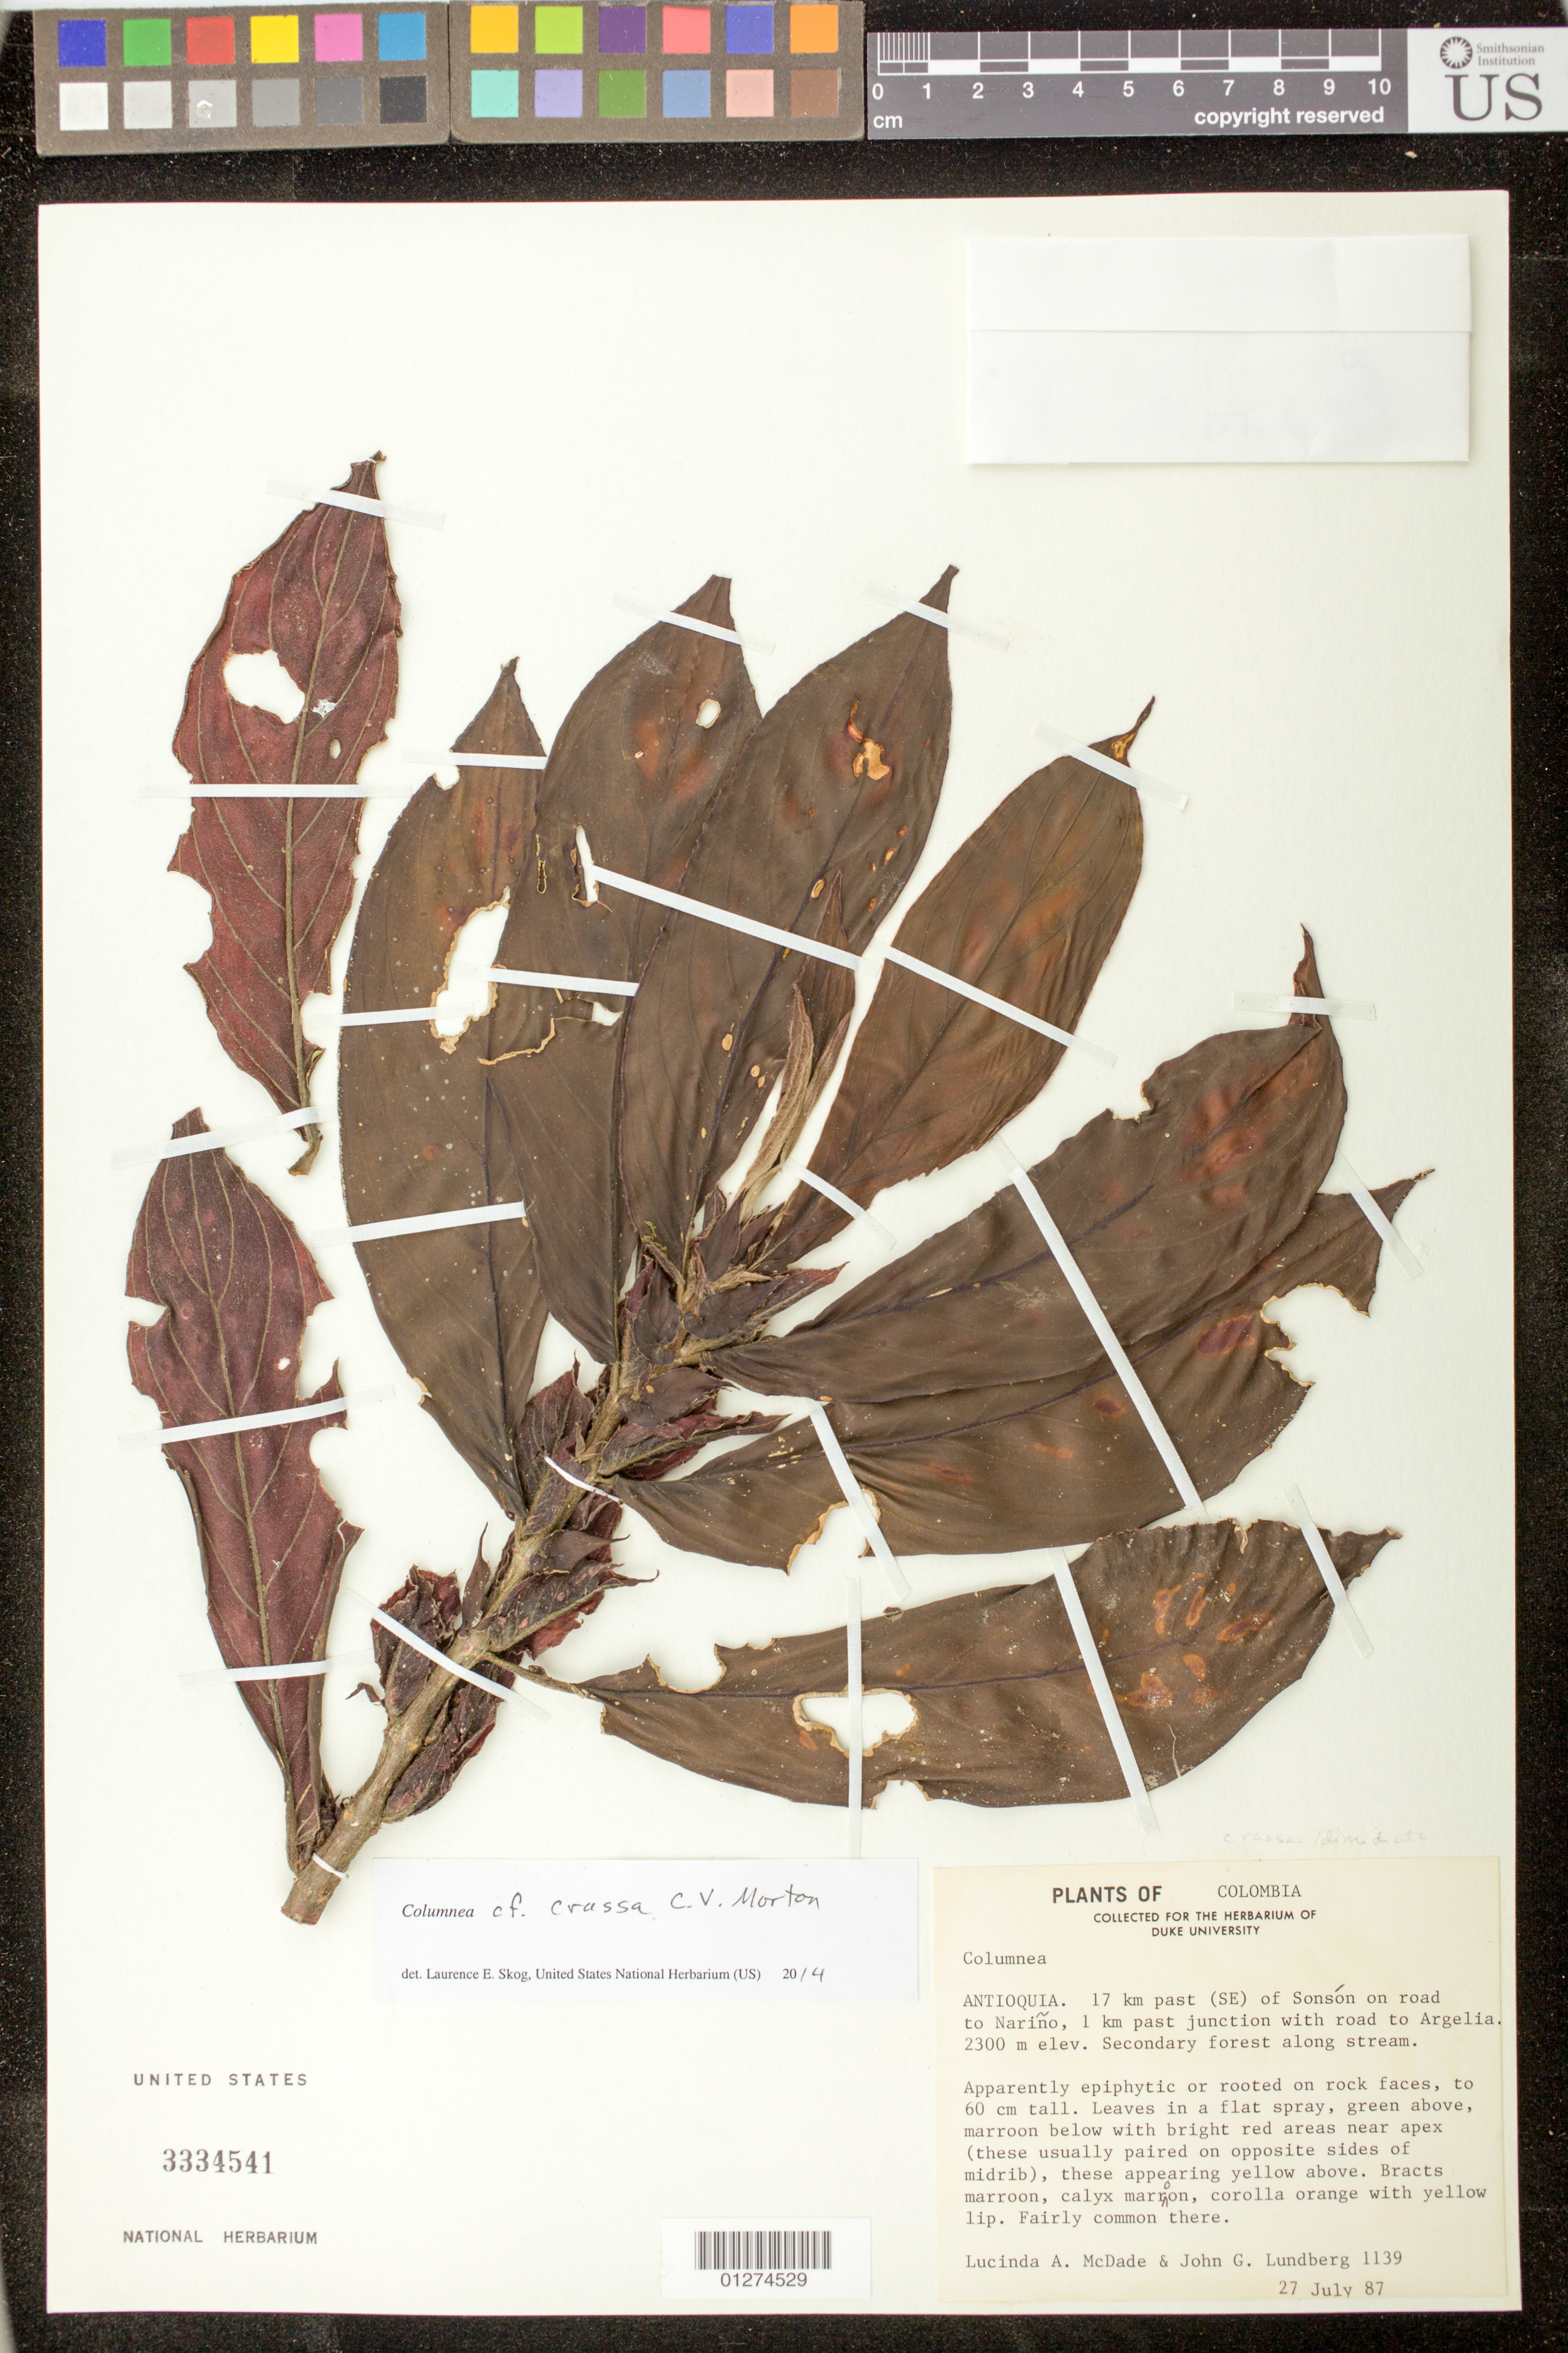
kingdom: Plantae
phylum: Tracheophyta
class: Magnoliopsida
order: Lamiales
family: Gesneriaceae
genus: Columnea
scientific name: Columnea crassa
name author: C.V. Morton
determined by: Skog, Laurence E.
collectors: L. McDade & J. Lundberg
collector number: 1139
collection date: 1987-07-27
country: Colombia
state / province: Antioquiá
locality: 17 km past SE of Sonson on road to Narino, 1 km past junction with road to Argelia.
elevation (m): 2300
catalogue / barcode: US 3334541